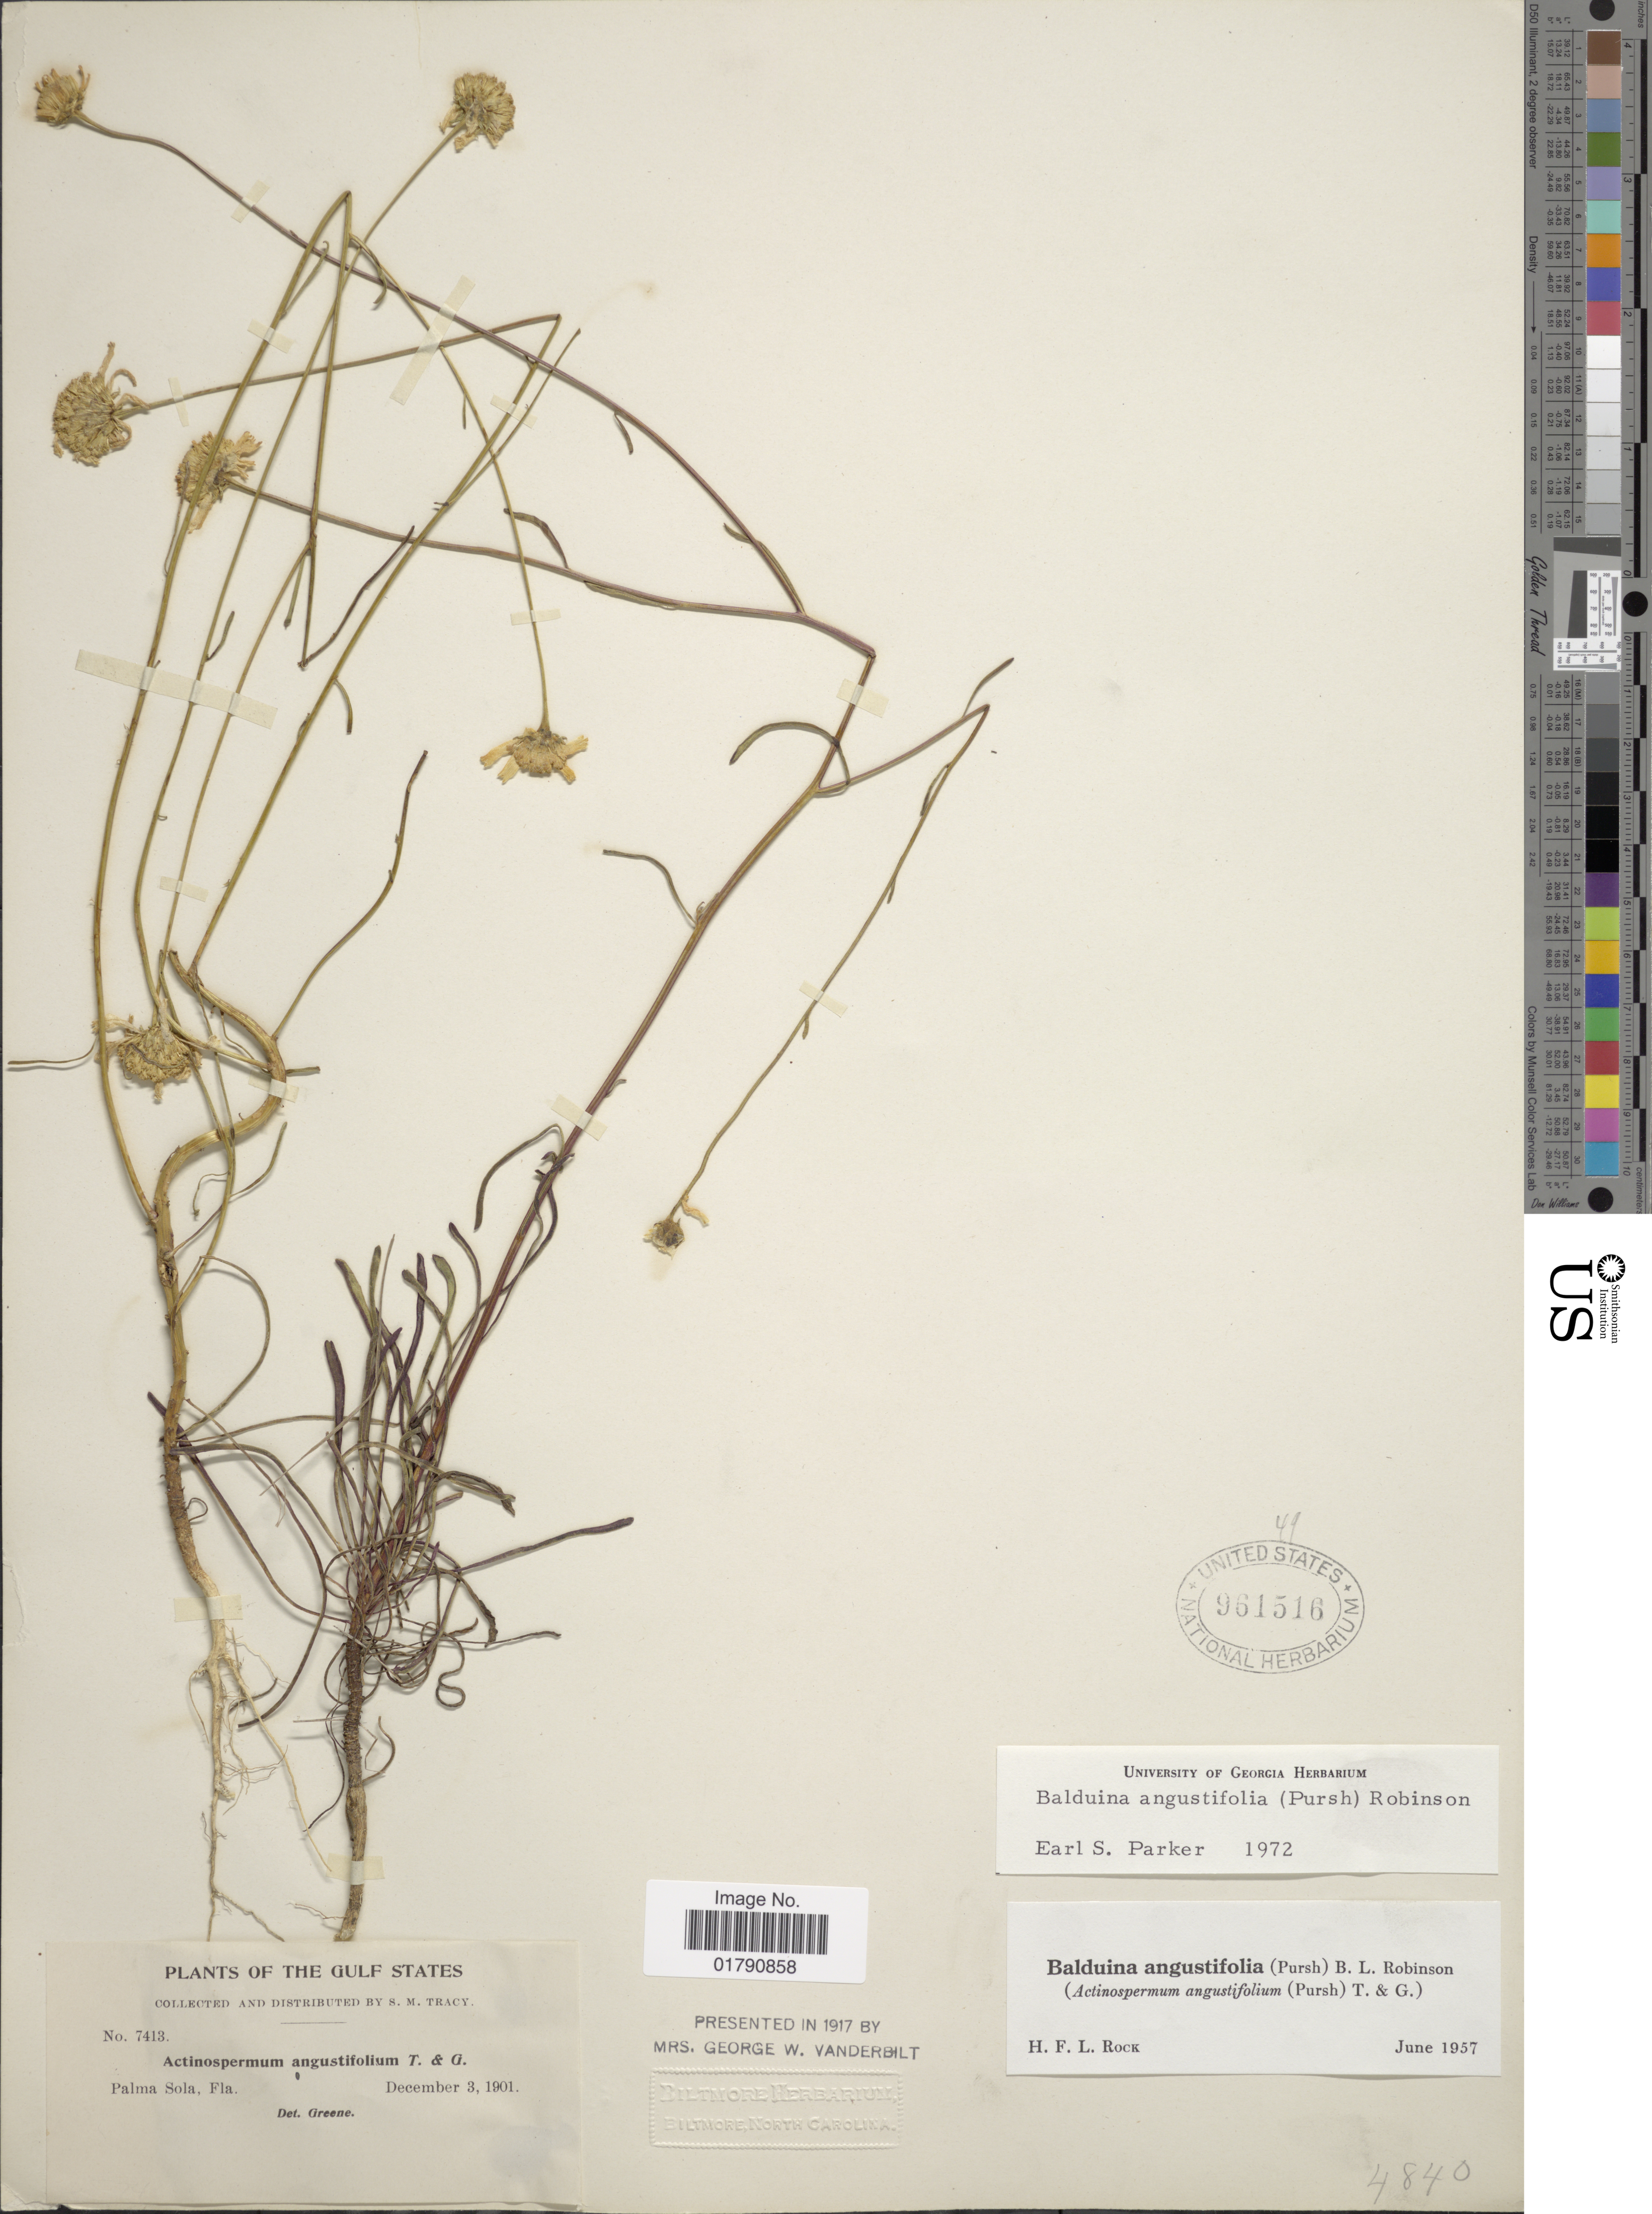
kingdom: Plantae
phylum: Tracheophyta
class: Magnoliopsida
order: Asterales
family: Asteraceae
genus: Balduina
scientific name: Balduina angustifolia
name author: (Pursh) B.L. Rob.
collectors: S. M. Tracy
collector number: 7413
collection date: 1901-12-03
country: United States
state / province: Florida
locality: The Gulf States, Palma Sola, Fla.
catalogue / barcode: US 961516